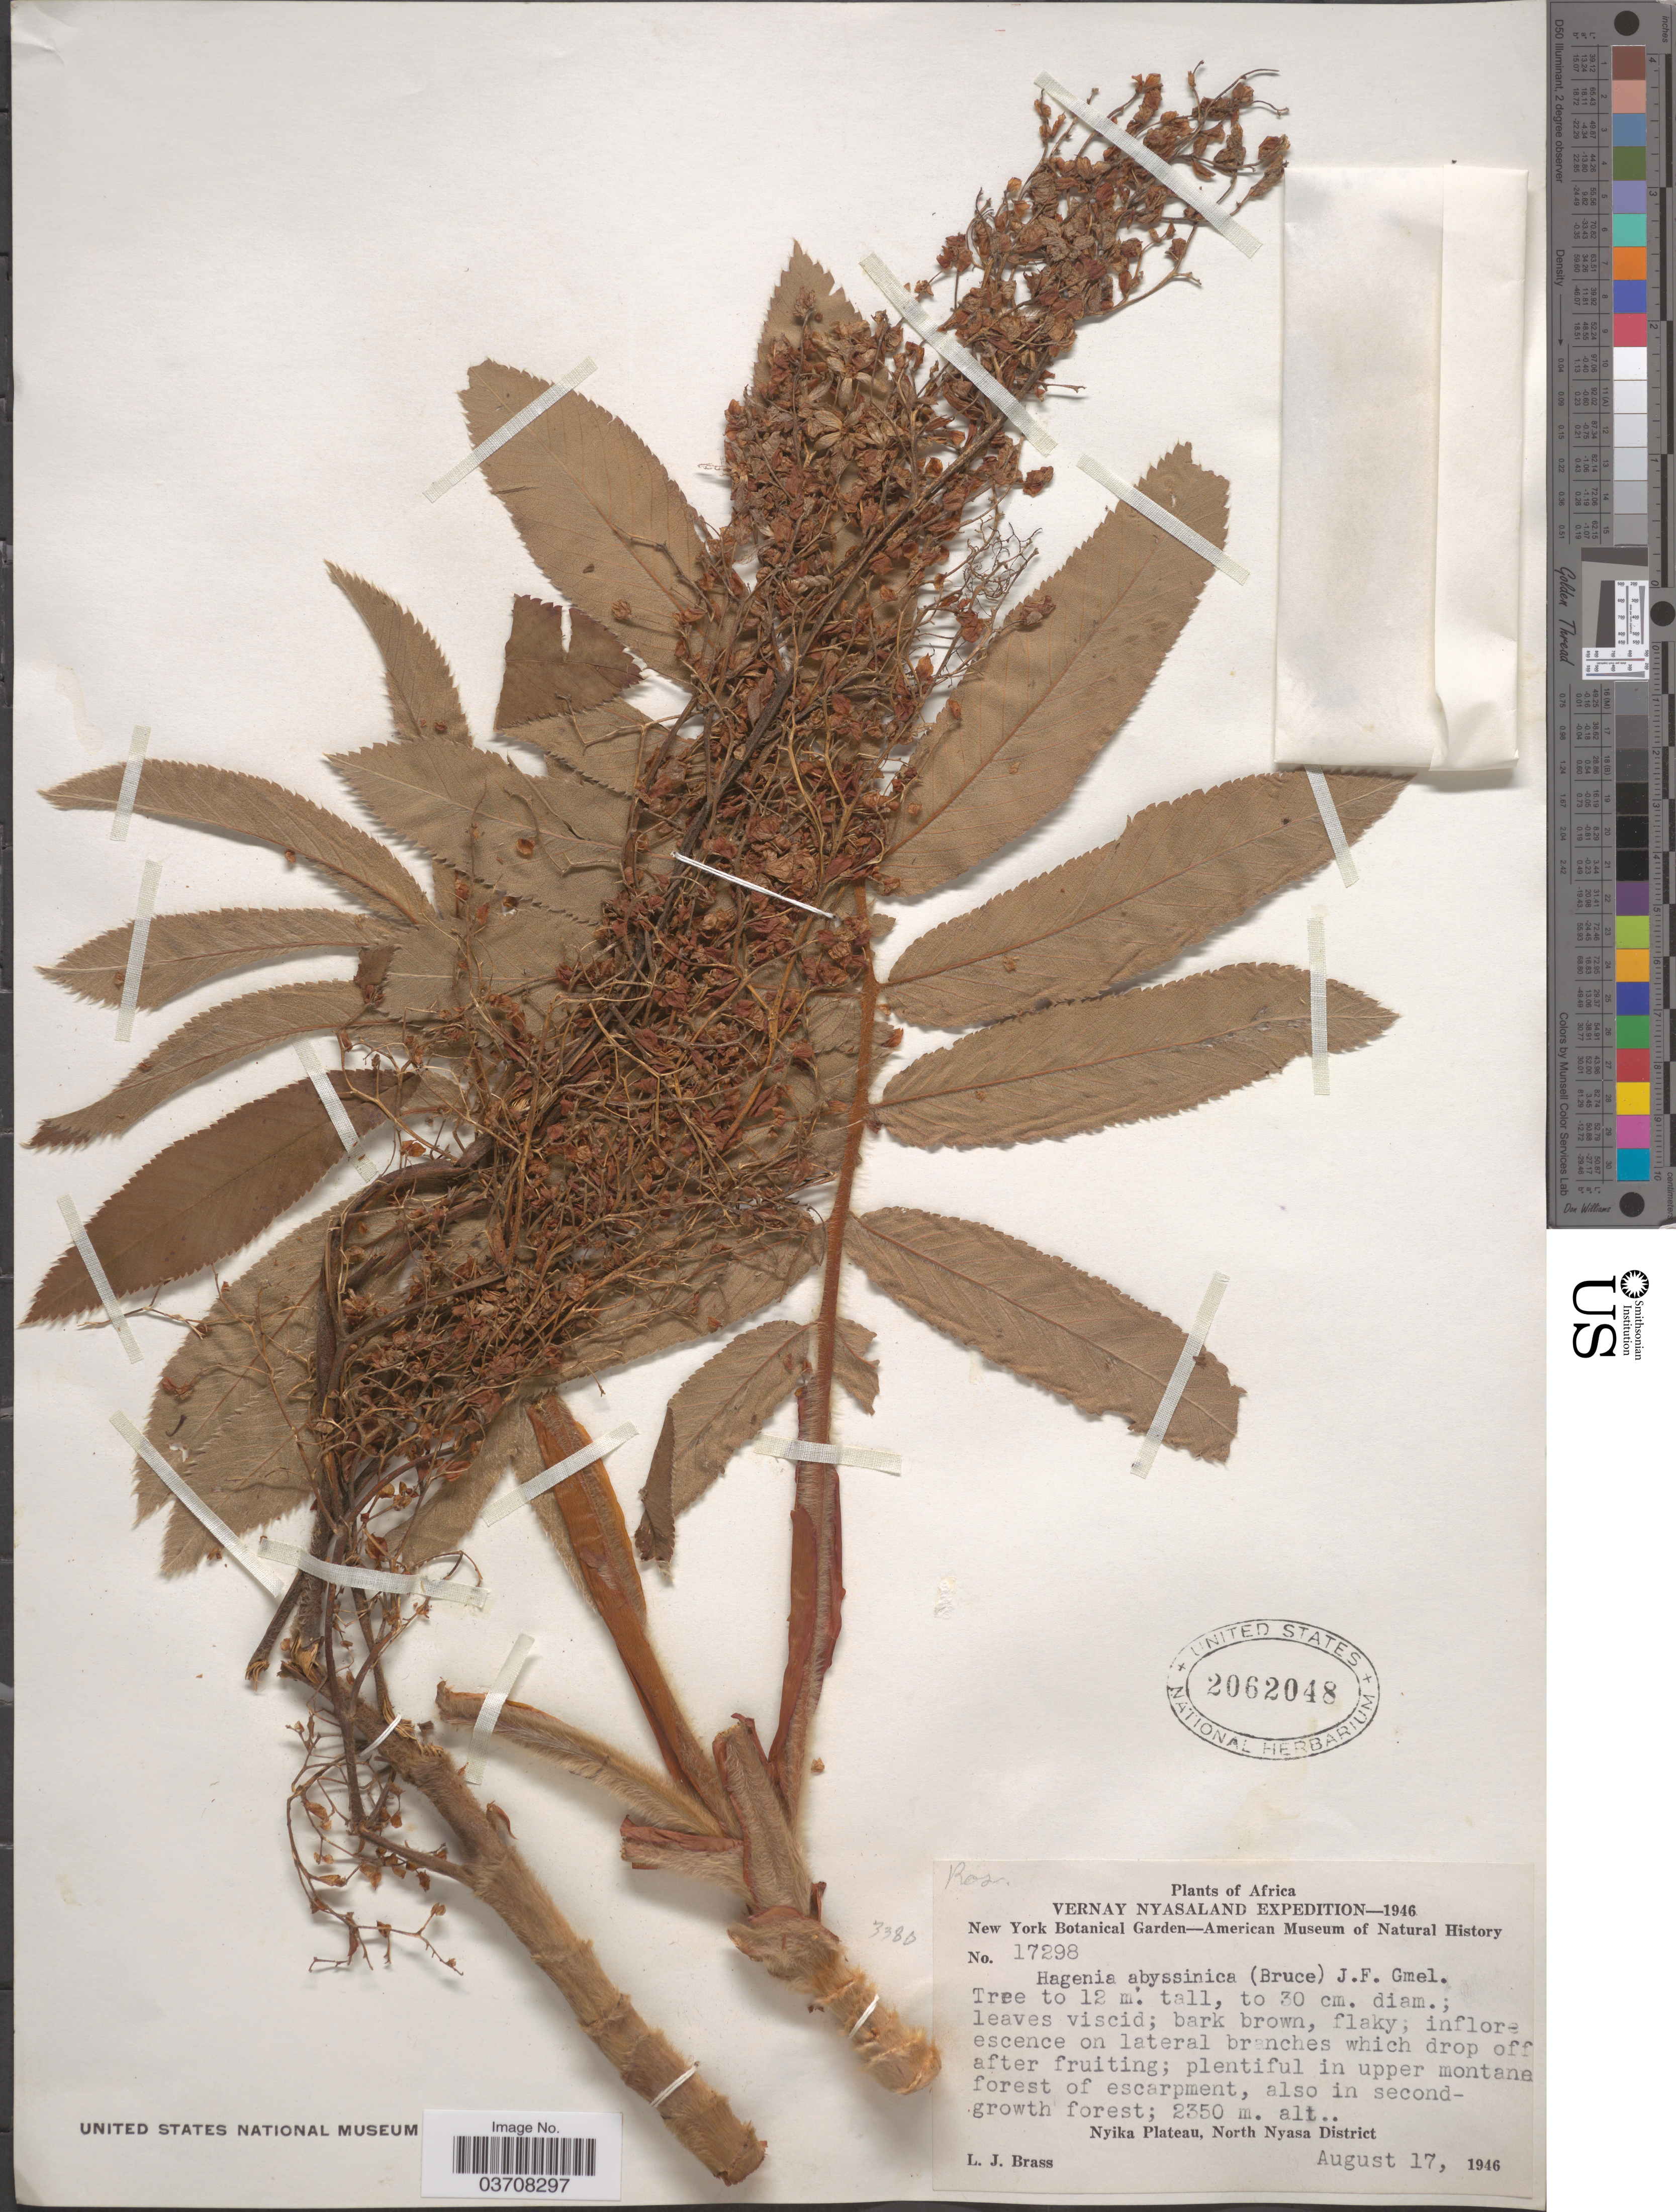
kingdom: Plantae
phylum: Tracheophyta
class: Magnoliopsida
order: Rosales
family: Rosaceae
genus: Hagenia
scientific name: Hagenia abyssinica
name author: (Bruce) J.F. Gmel.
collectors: L. J. Brass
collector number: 17298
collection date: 1946-08-17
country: Malawi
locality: Vernay Nyasaland. Upper montana forest of escarpment. Nyika Plateau, North District.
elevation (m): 2350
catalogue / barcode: US 2062048